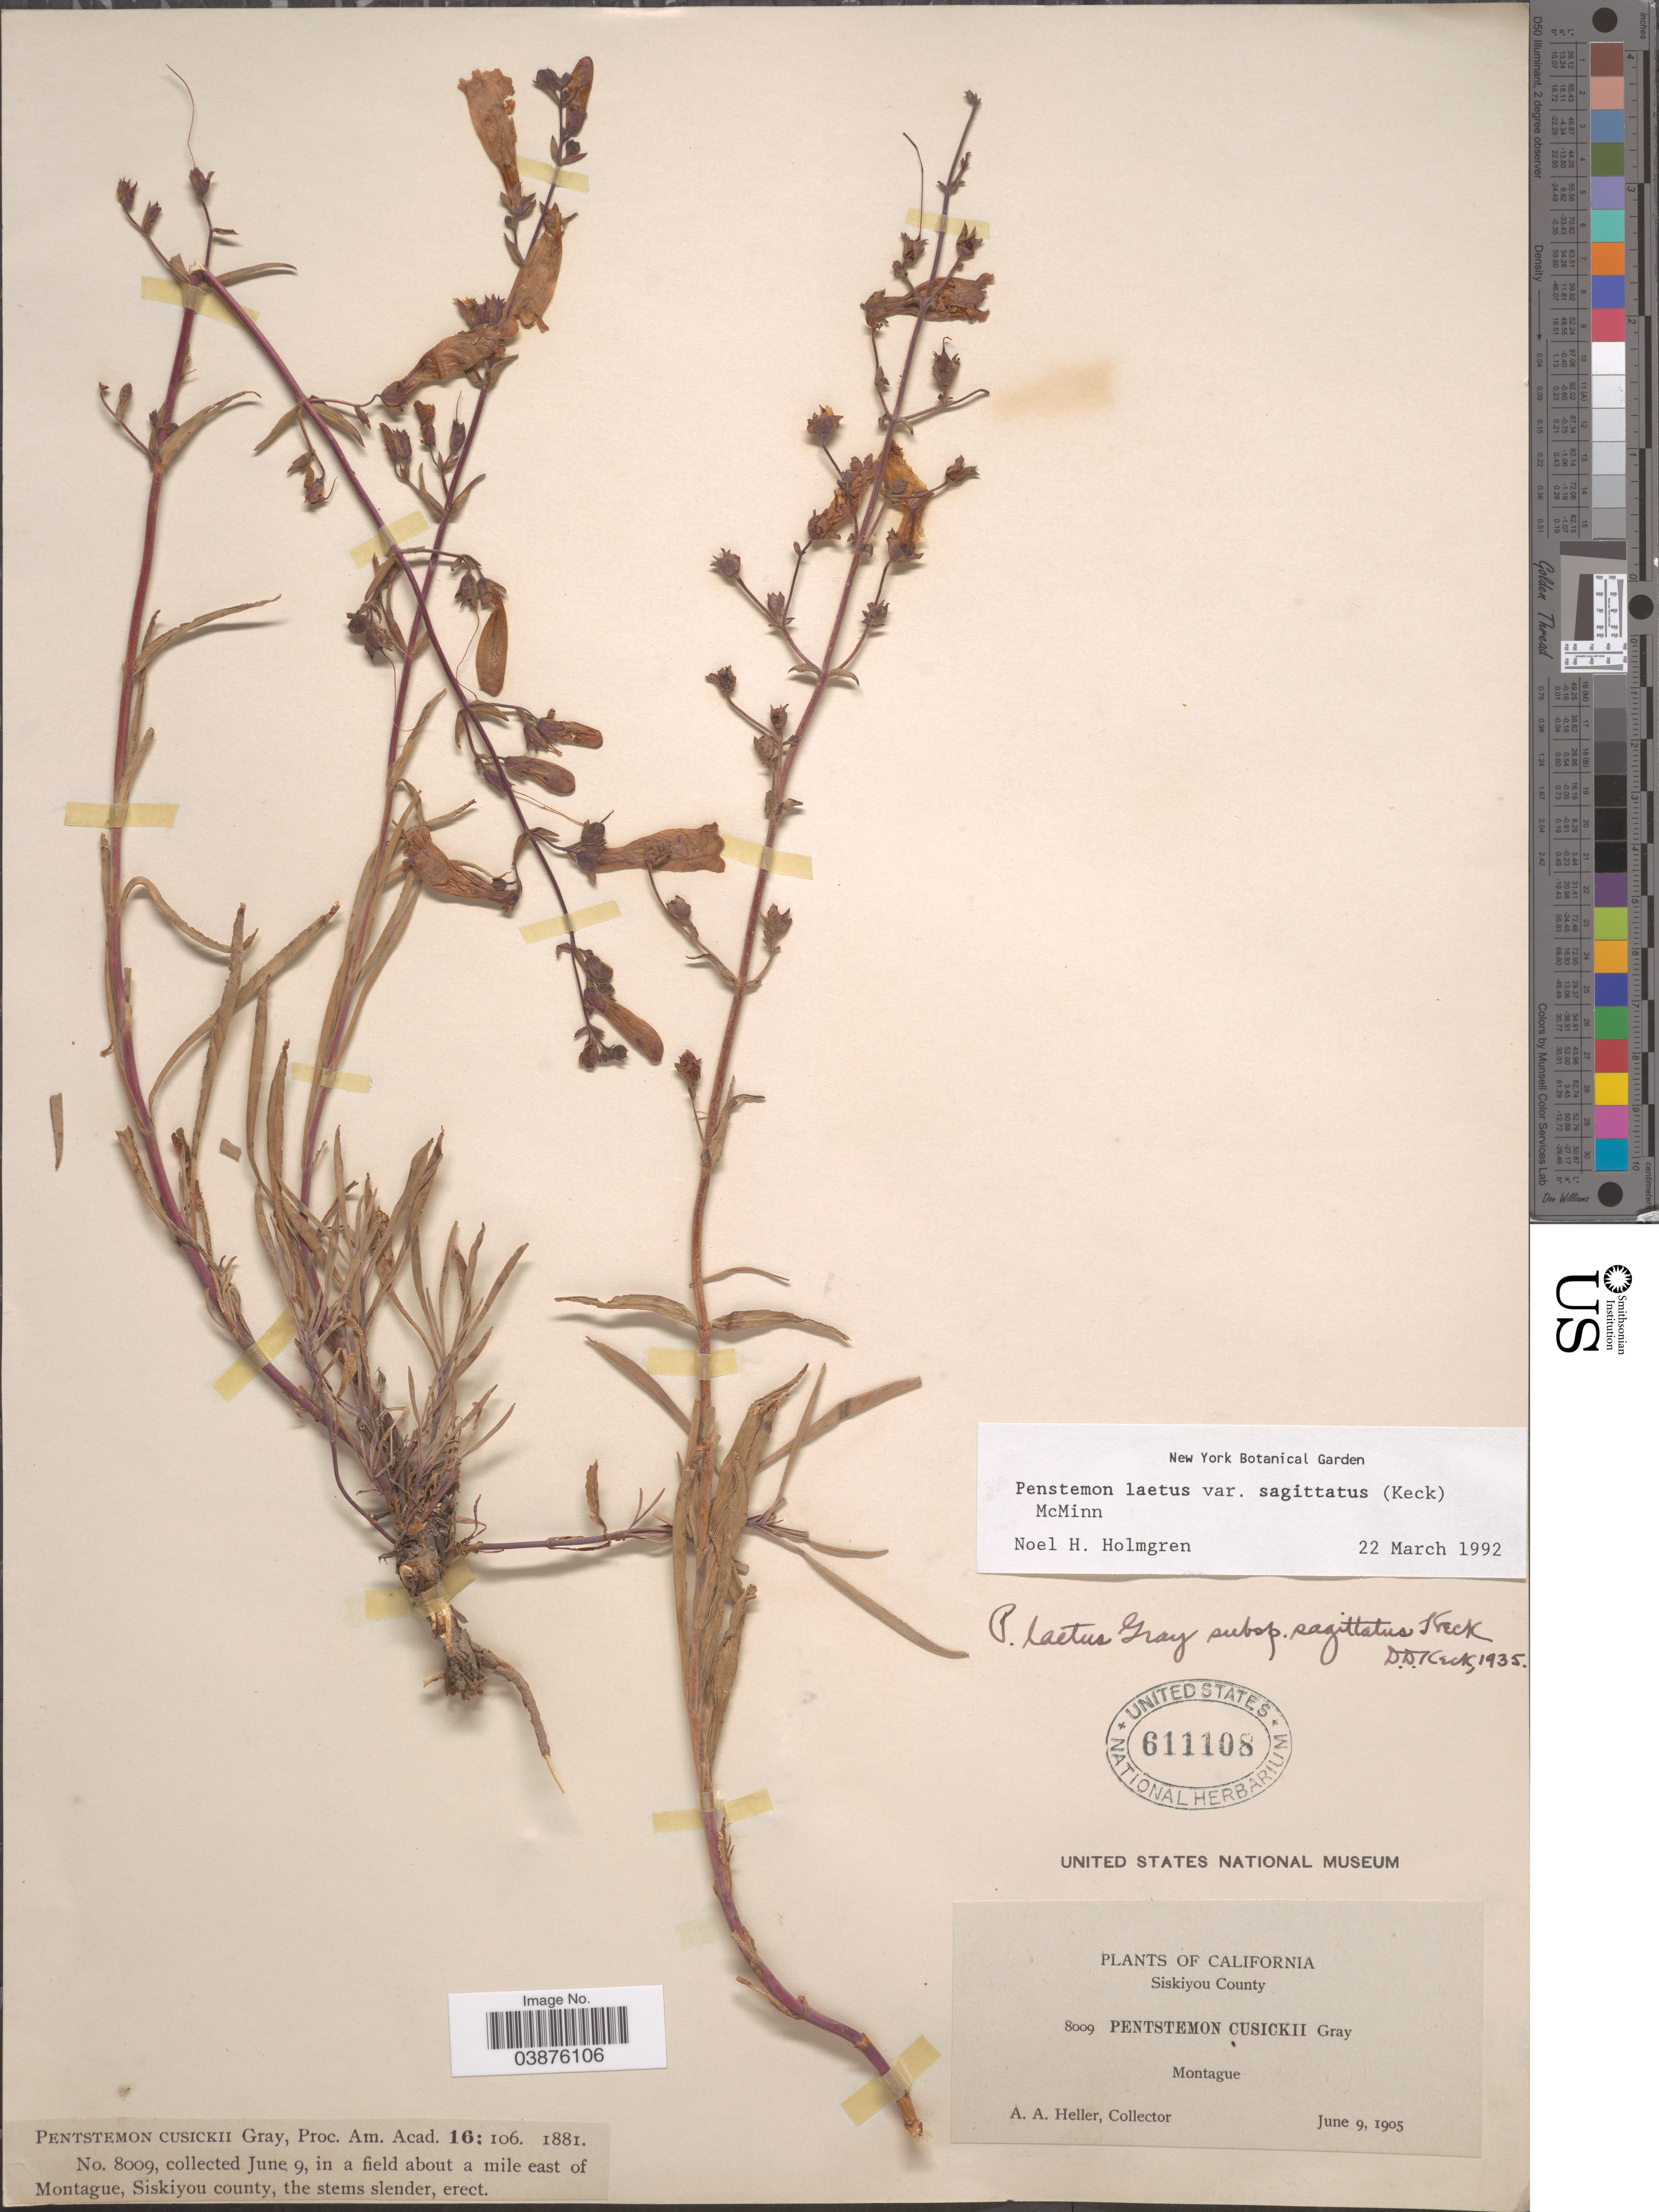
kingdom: Plantae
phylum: Tracheophyta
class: Magnoliopsida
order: Lamiales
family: Plantaginaceae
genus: Penstemon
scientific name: Penstemon laetus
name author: A. Gray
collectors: A. A. Heller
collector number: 8009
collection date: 1905-06-09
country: United States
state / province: California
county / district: Siskiyou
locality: Siskiyou County. Montague.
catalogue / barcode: US 611108